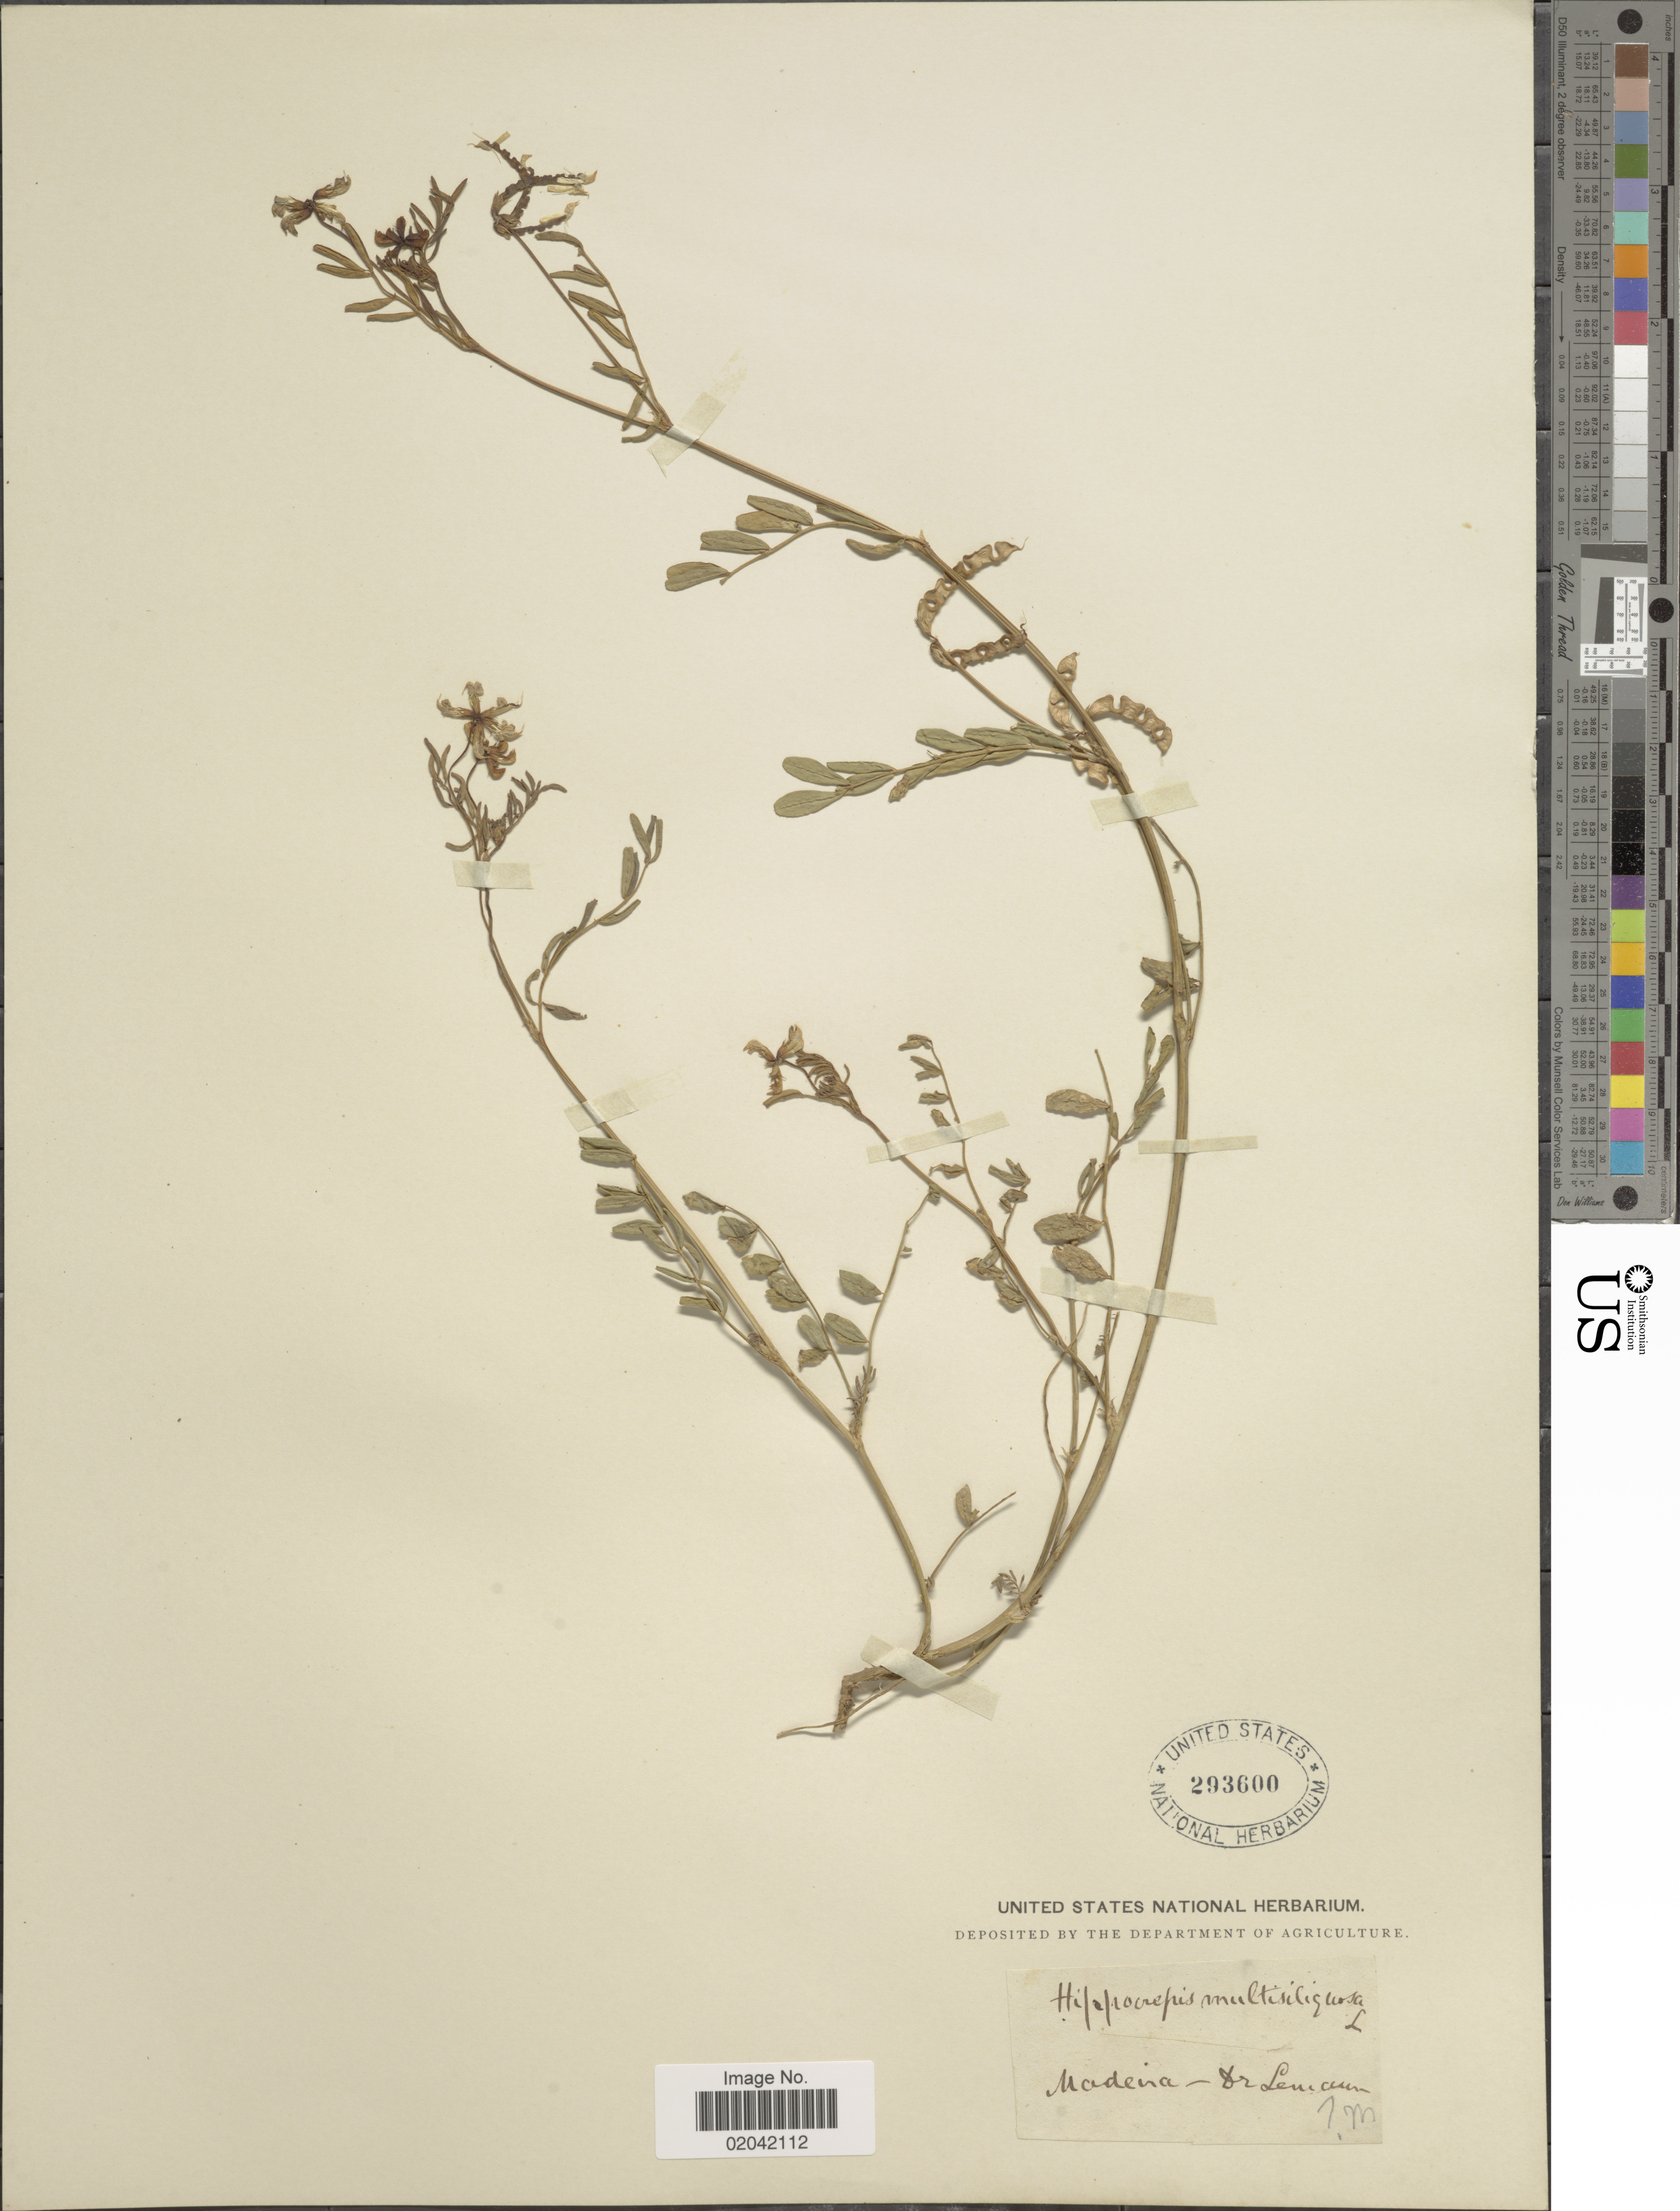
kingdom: Plantae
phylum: Tracheophyta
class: Magnoliopsida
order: Fabales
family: Fabaceae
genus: Hippocrepis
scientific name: Hippocrepis multisiliquosa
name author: L.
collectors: Lemmon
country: Portugal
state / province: Madeira (Aut. Reg.)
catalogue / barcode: US 293600